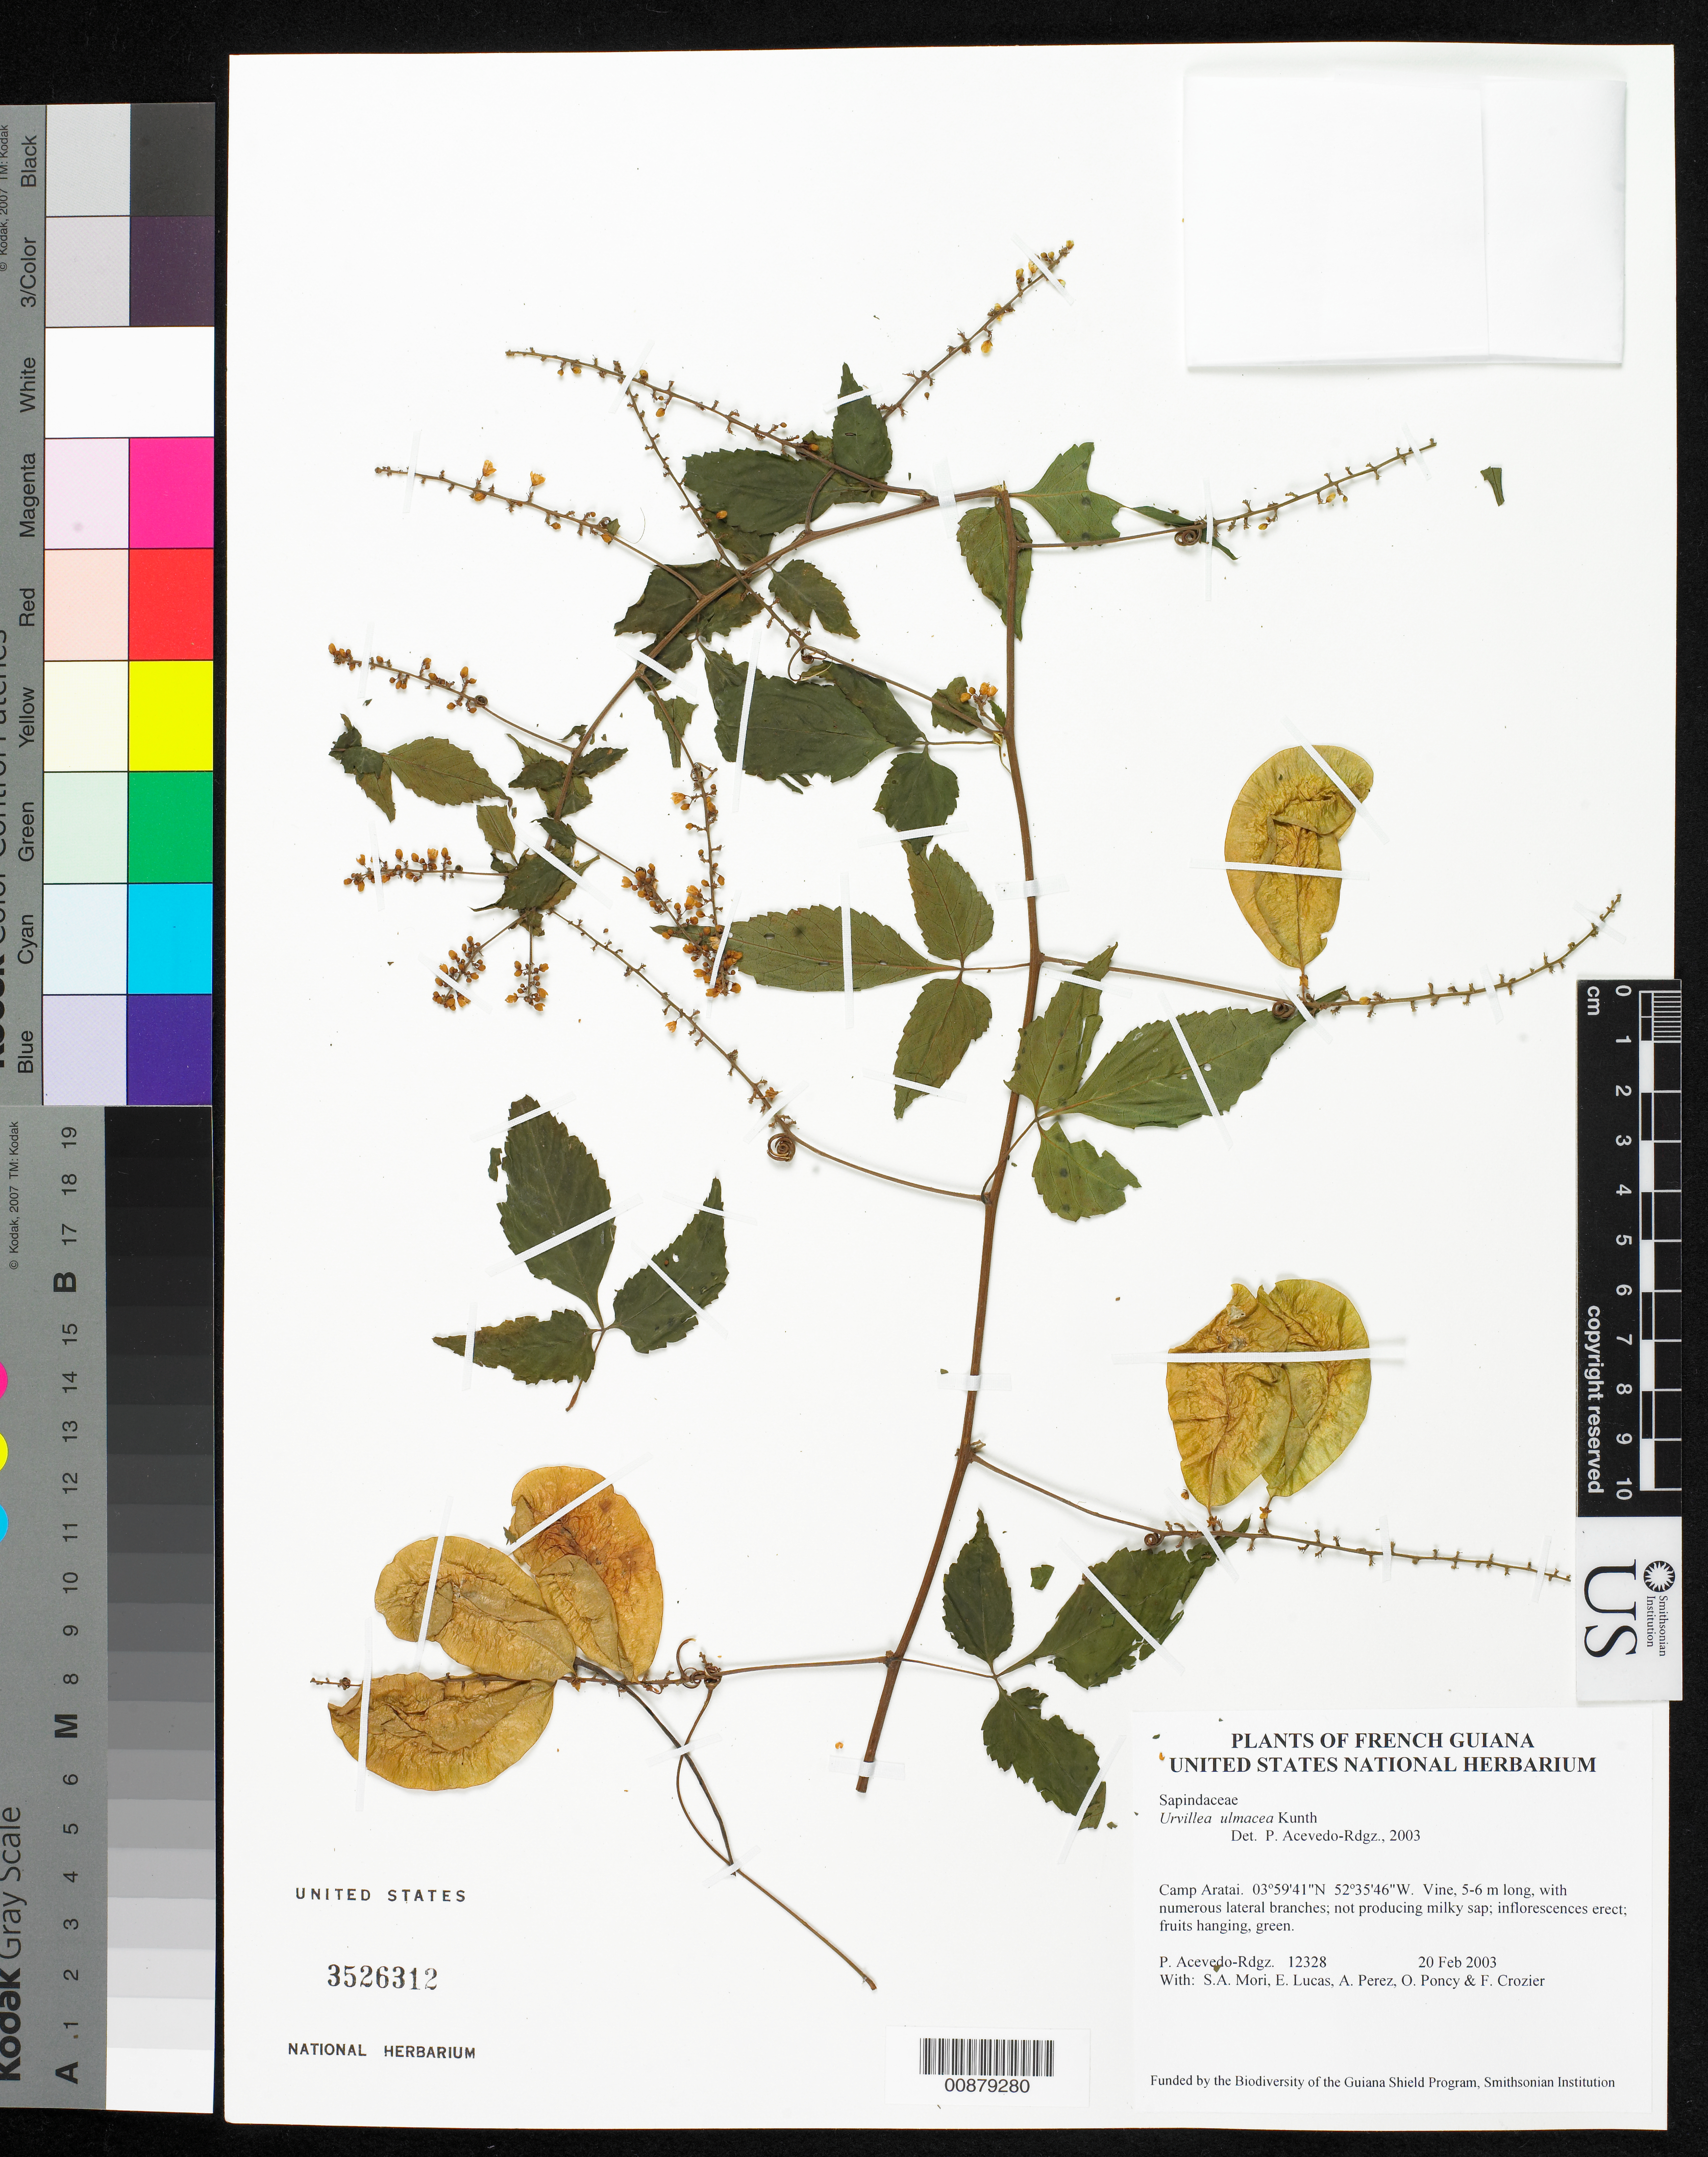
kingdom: Plantae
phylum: Tracheophyta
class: Magnoliopsida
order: Sapindales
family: Sapindaceae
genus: Urvillea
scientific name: Urvillea ulmacea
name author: Kunth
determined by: Acevedo-Rodríguez, P., (BOT), Smithsonian Institution - National Museum of Natural History (UNITED STATES)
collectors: P. Acevedo-Rodr., S. Mori, O. Poncy, A. Perez & F. Crozier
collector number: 12328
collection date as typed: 20 Feb 2003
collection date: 2003-02-20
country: French Guiana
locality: Camp Aratai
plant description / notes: NY, MO, K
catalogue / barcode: US 3526312